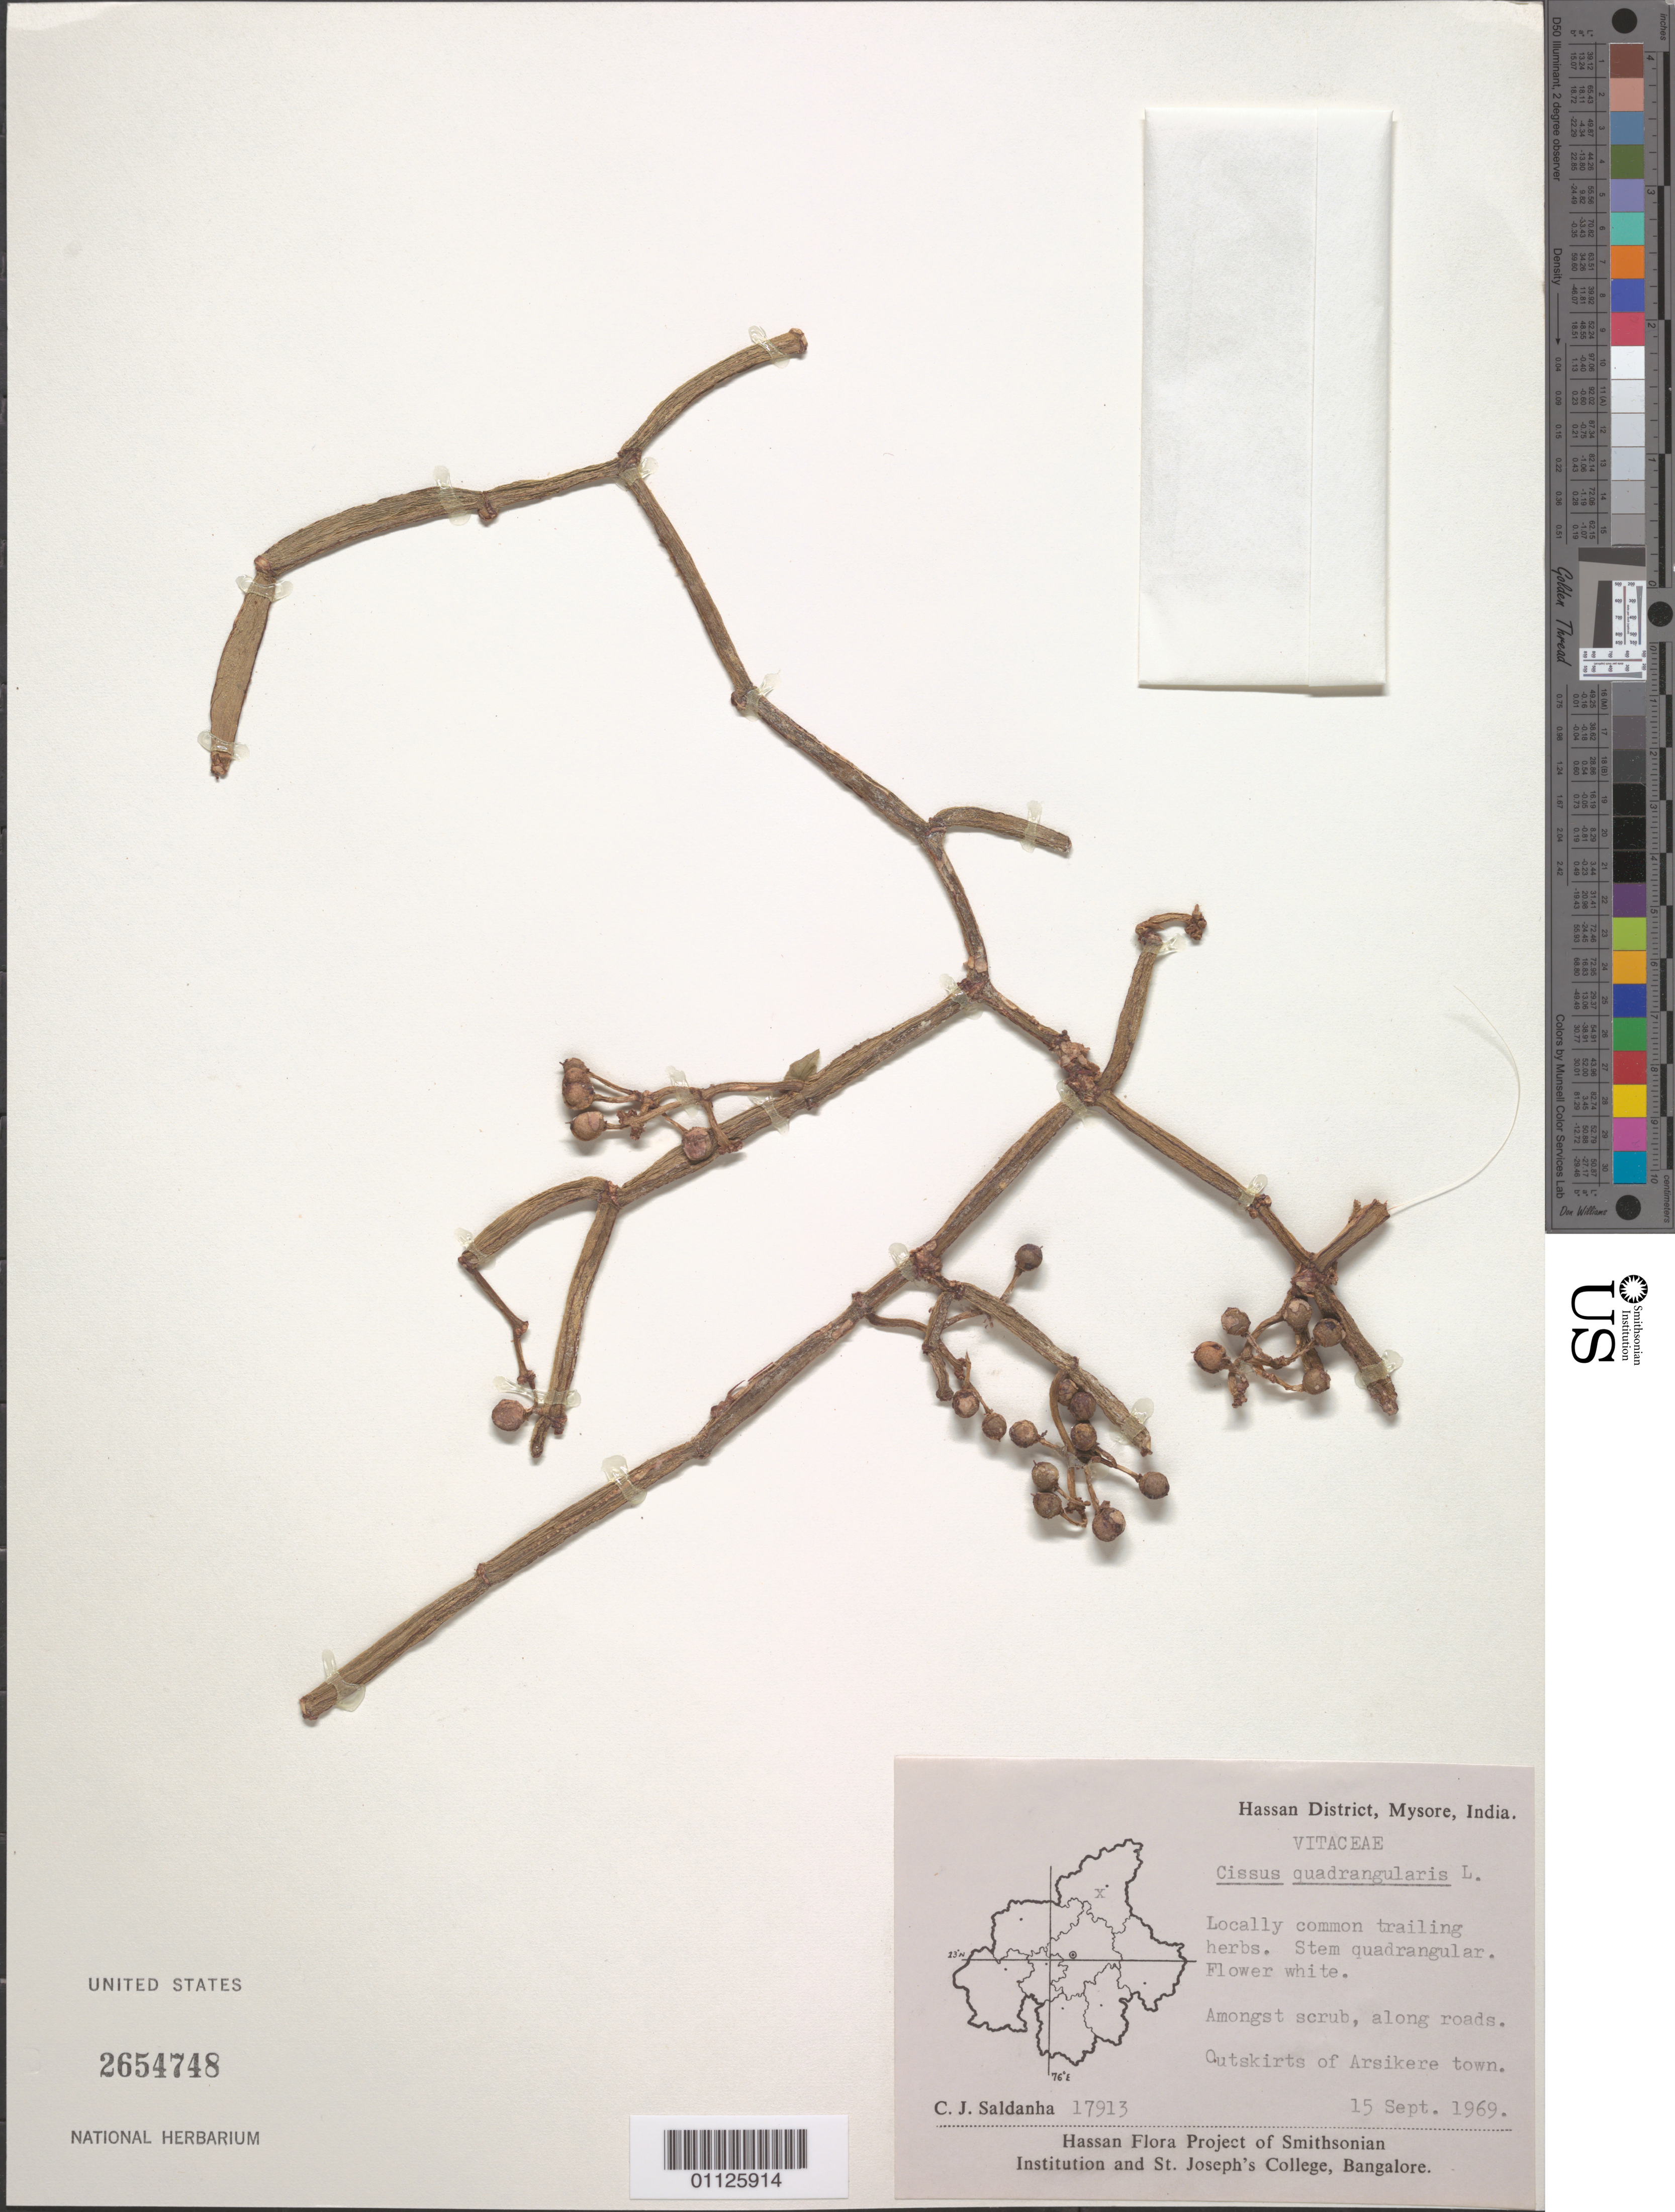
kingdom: Plantae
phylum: Tracheophyta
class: Magnoliopsida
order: Vitales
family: Vitaceae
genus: Cissus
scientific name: Cissus quadrangularis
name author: L.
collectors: C. J. Saldanha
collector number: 17913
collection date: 1969-09-15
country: India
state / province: Karnataka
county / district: Mysore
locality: Outskirts of Arsikere town.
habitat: Amongst scrub, along roads. Locally common trailing herbs.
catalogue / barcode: US 2654748